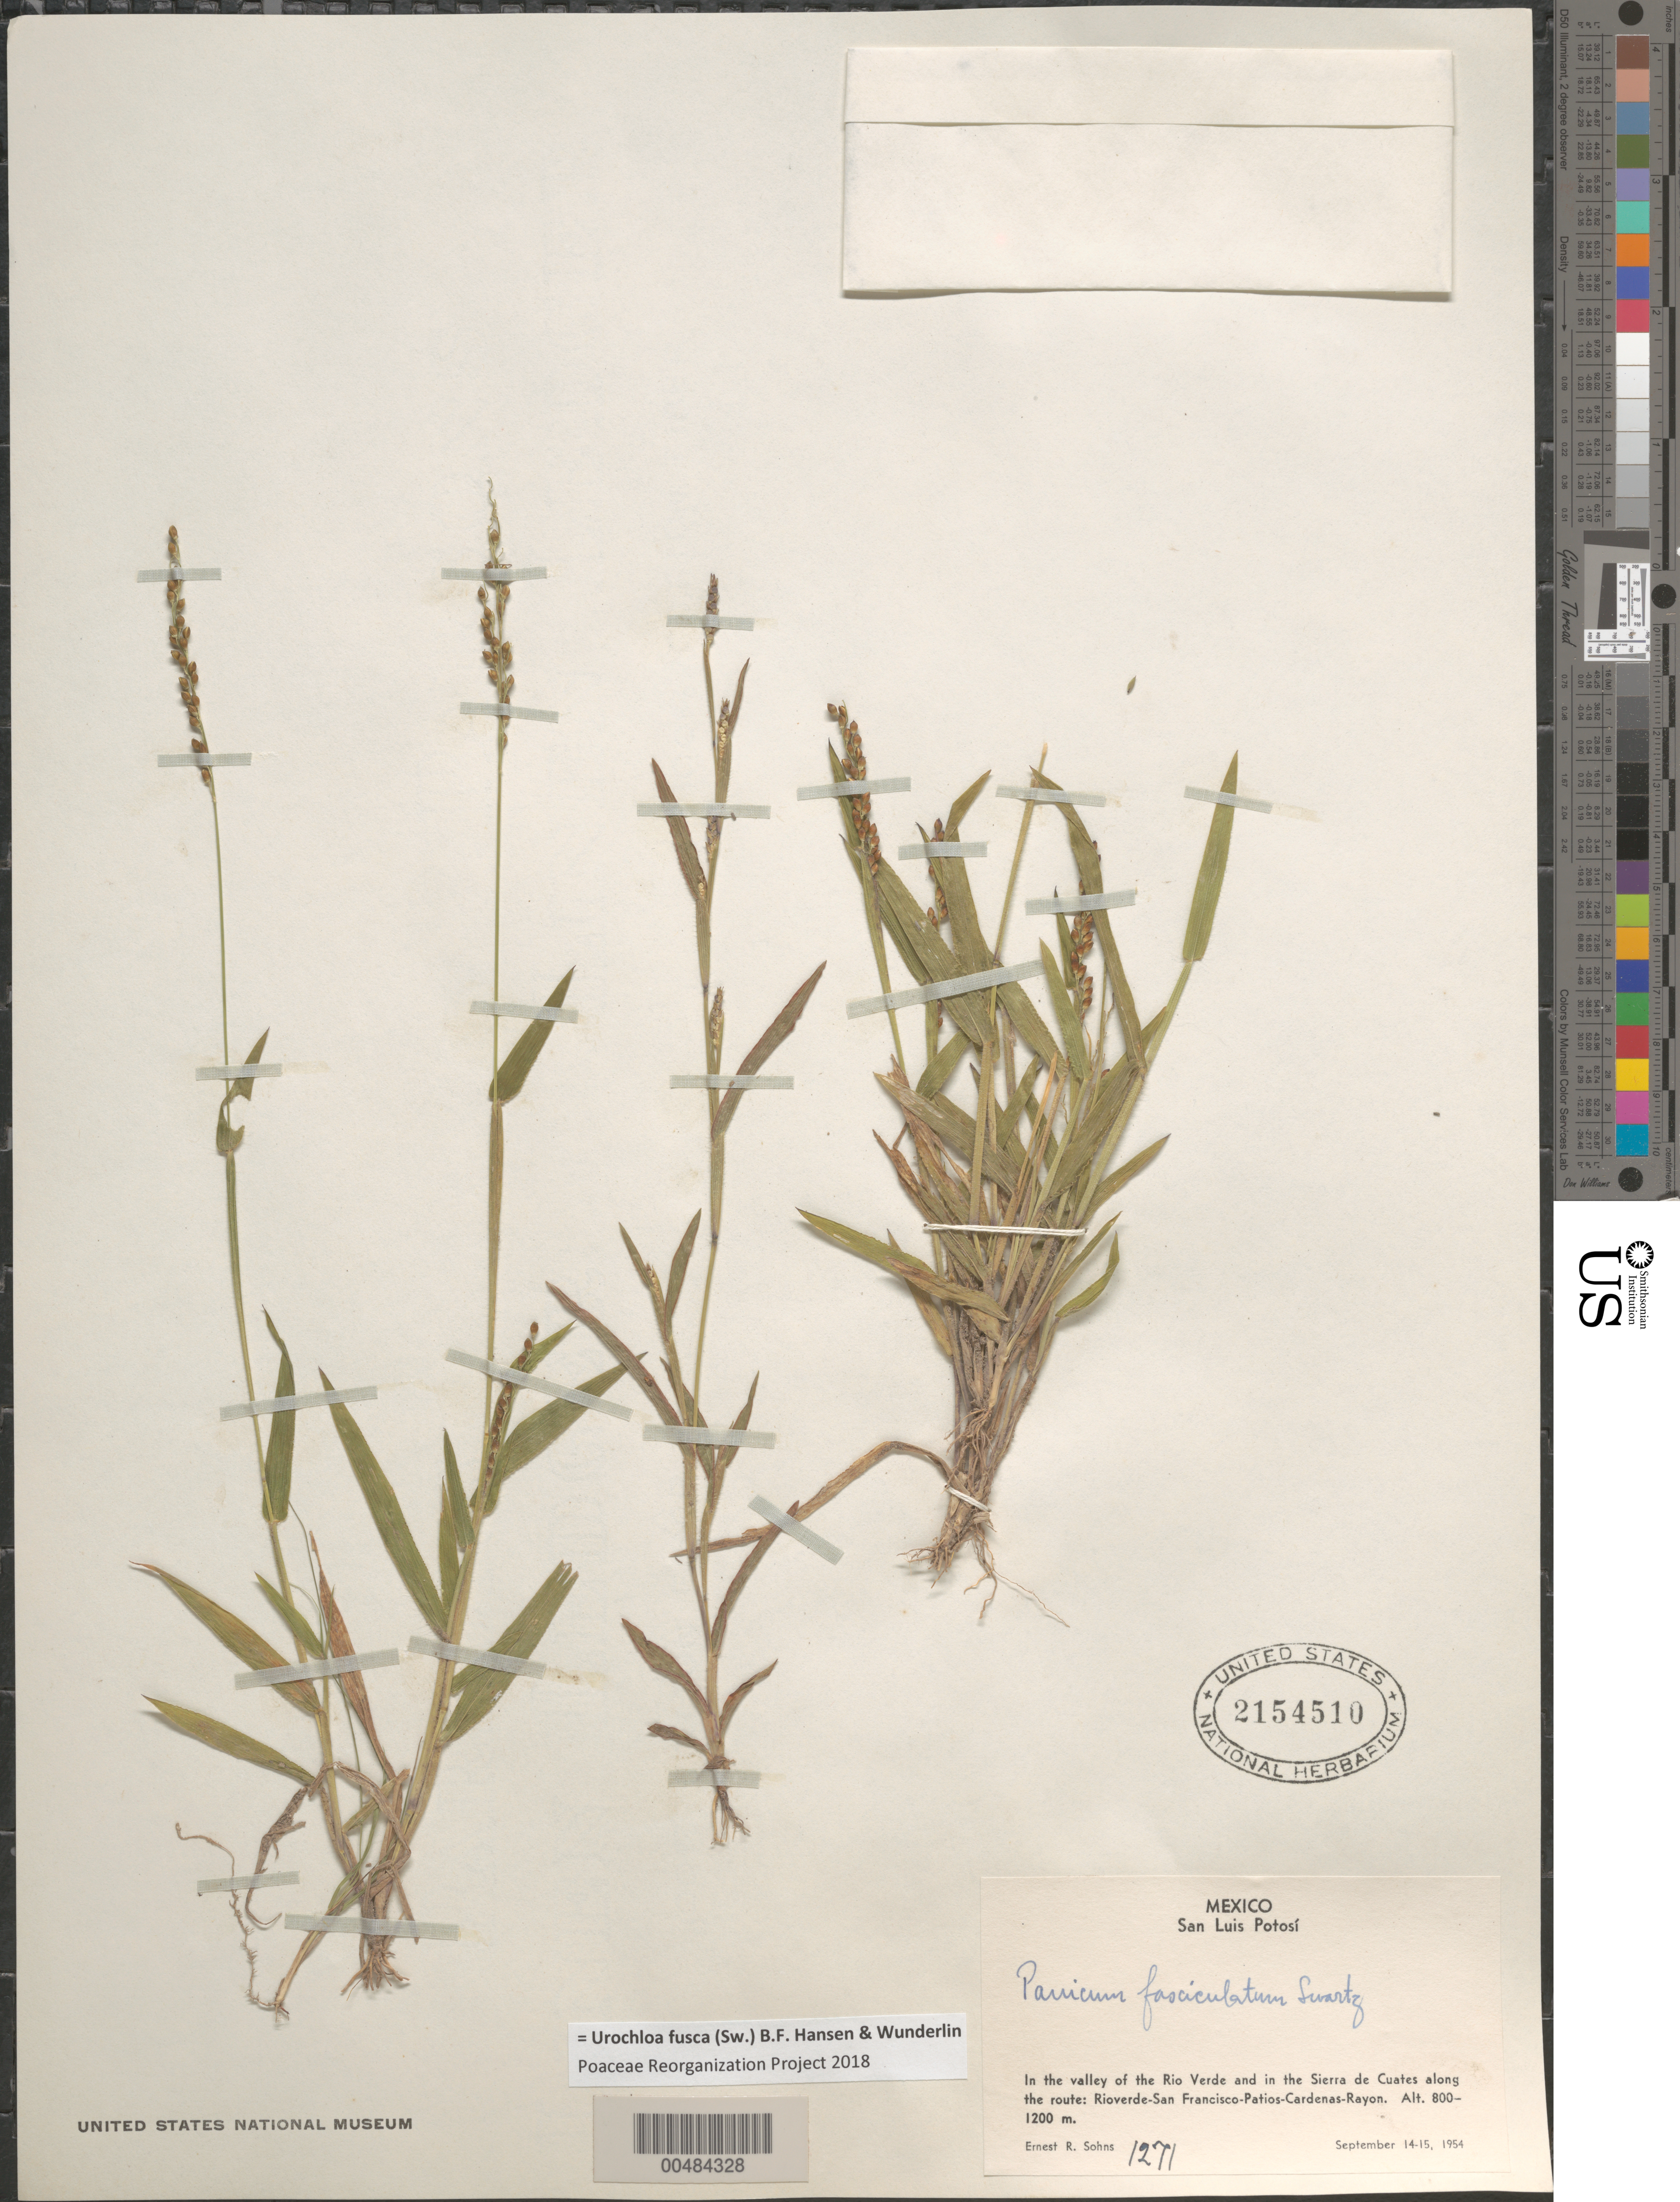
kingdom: Plantae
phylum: Tracheophyta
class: Liliopsida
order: Poales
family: Poaceae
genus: Brachiaria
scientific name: Brachiaria fasciculata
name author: (Sw.) Parodi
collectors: E. R. Sohns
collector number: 1271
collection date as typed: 14 Sep 1954 to 15 Sep 1954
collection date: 1954-09-14/1954-09-15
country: Mexico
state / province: San Luis Potosi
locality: In the valley of the Rio Verde and in the Sierra de Cuates along the route: Rioverde-San Francisco-Patios-Cardenas-Rayon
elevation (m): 800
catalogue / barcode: US 2154510